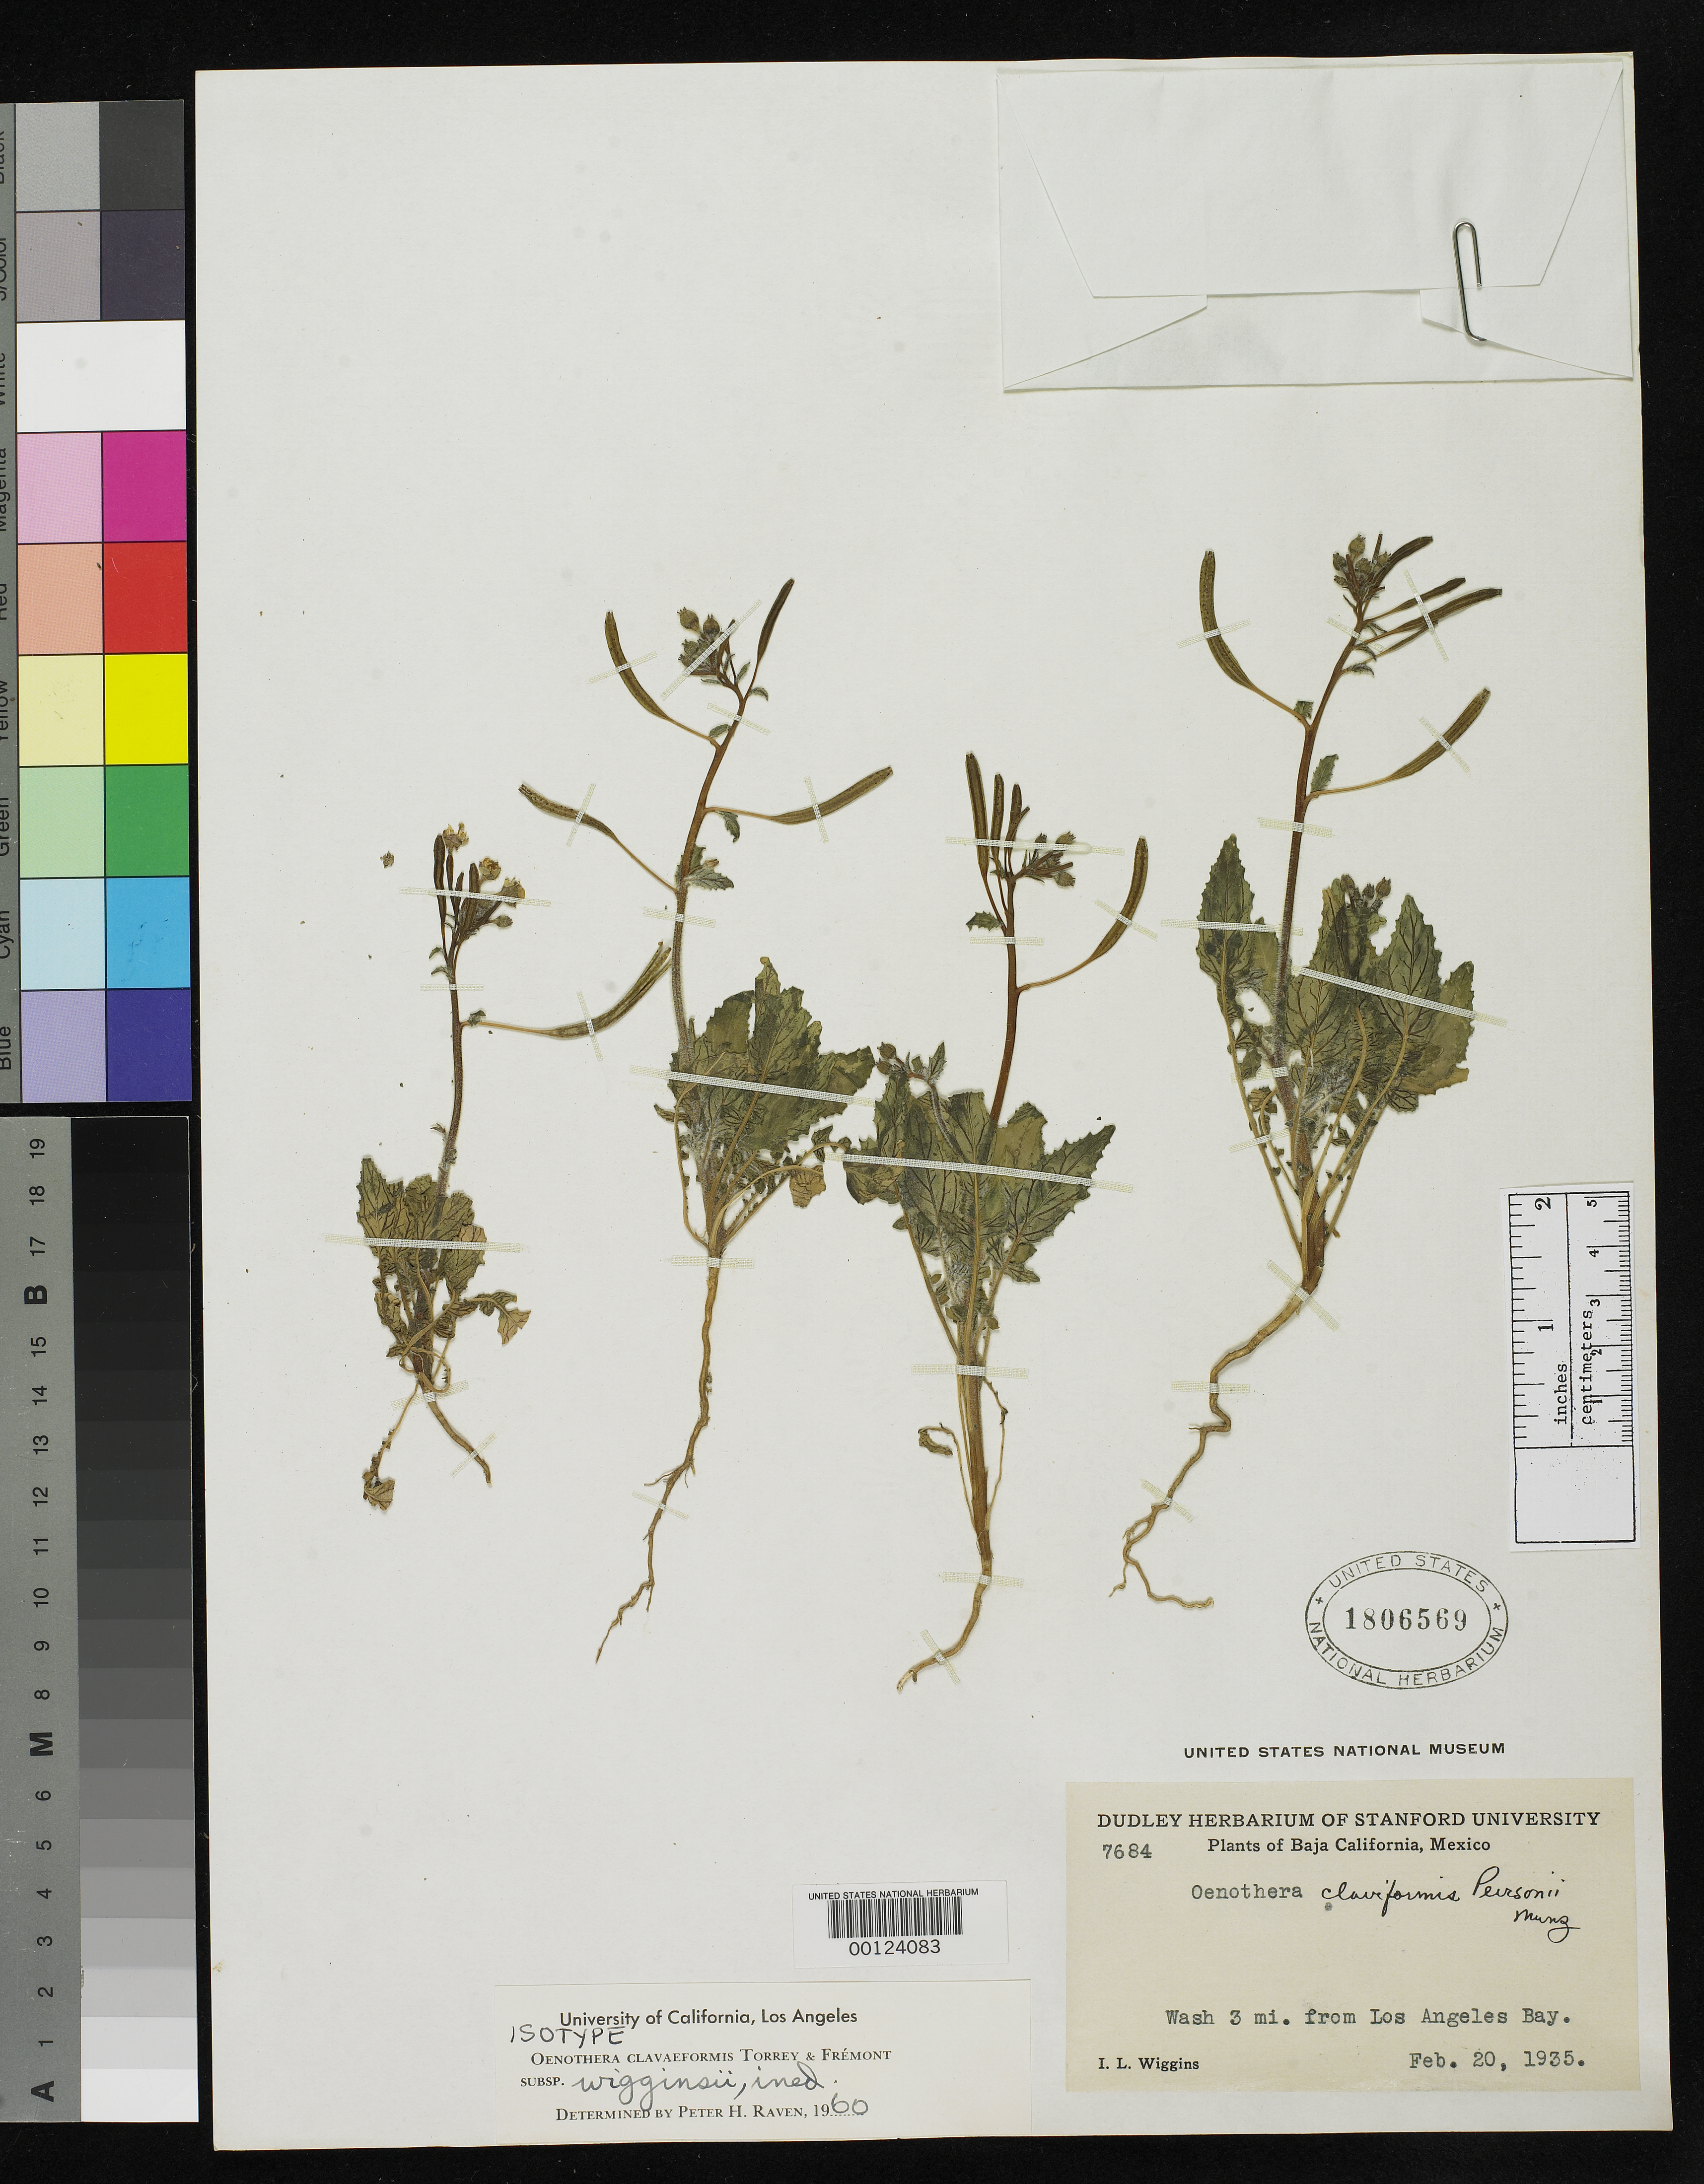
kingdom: Plantae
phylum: Tracheophyta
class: Magnoliopsida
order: Myrtales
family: Onagraceae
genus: Oenothera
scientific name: Oenothera claviformis subsp. wigginsii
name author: P.H. Raven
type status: Isotype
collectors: I. L. Wiggins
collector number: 7684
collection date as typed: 20 Feb 1935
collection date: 1935-02-20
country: Mexico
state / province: Baja California Norte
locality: Wash 3 mi from Los Angeles Bay.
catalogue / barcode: US 1806569